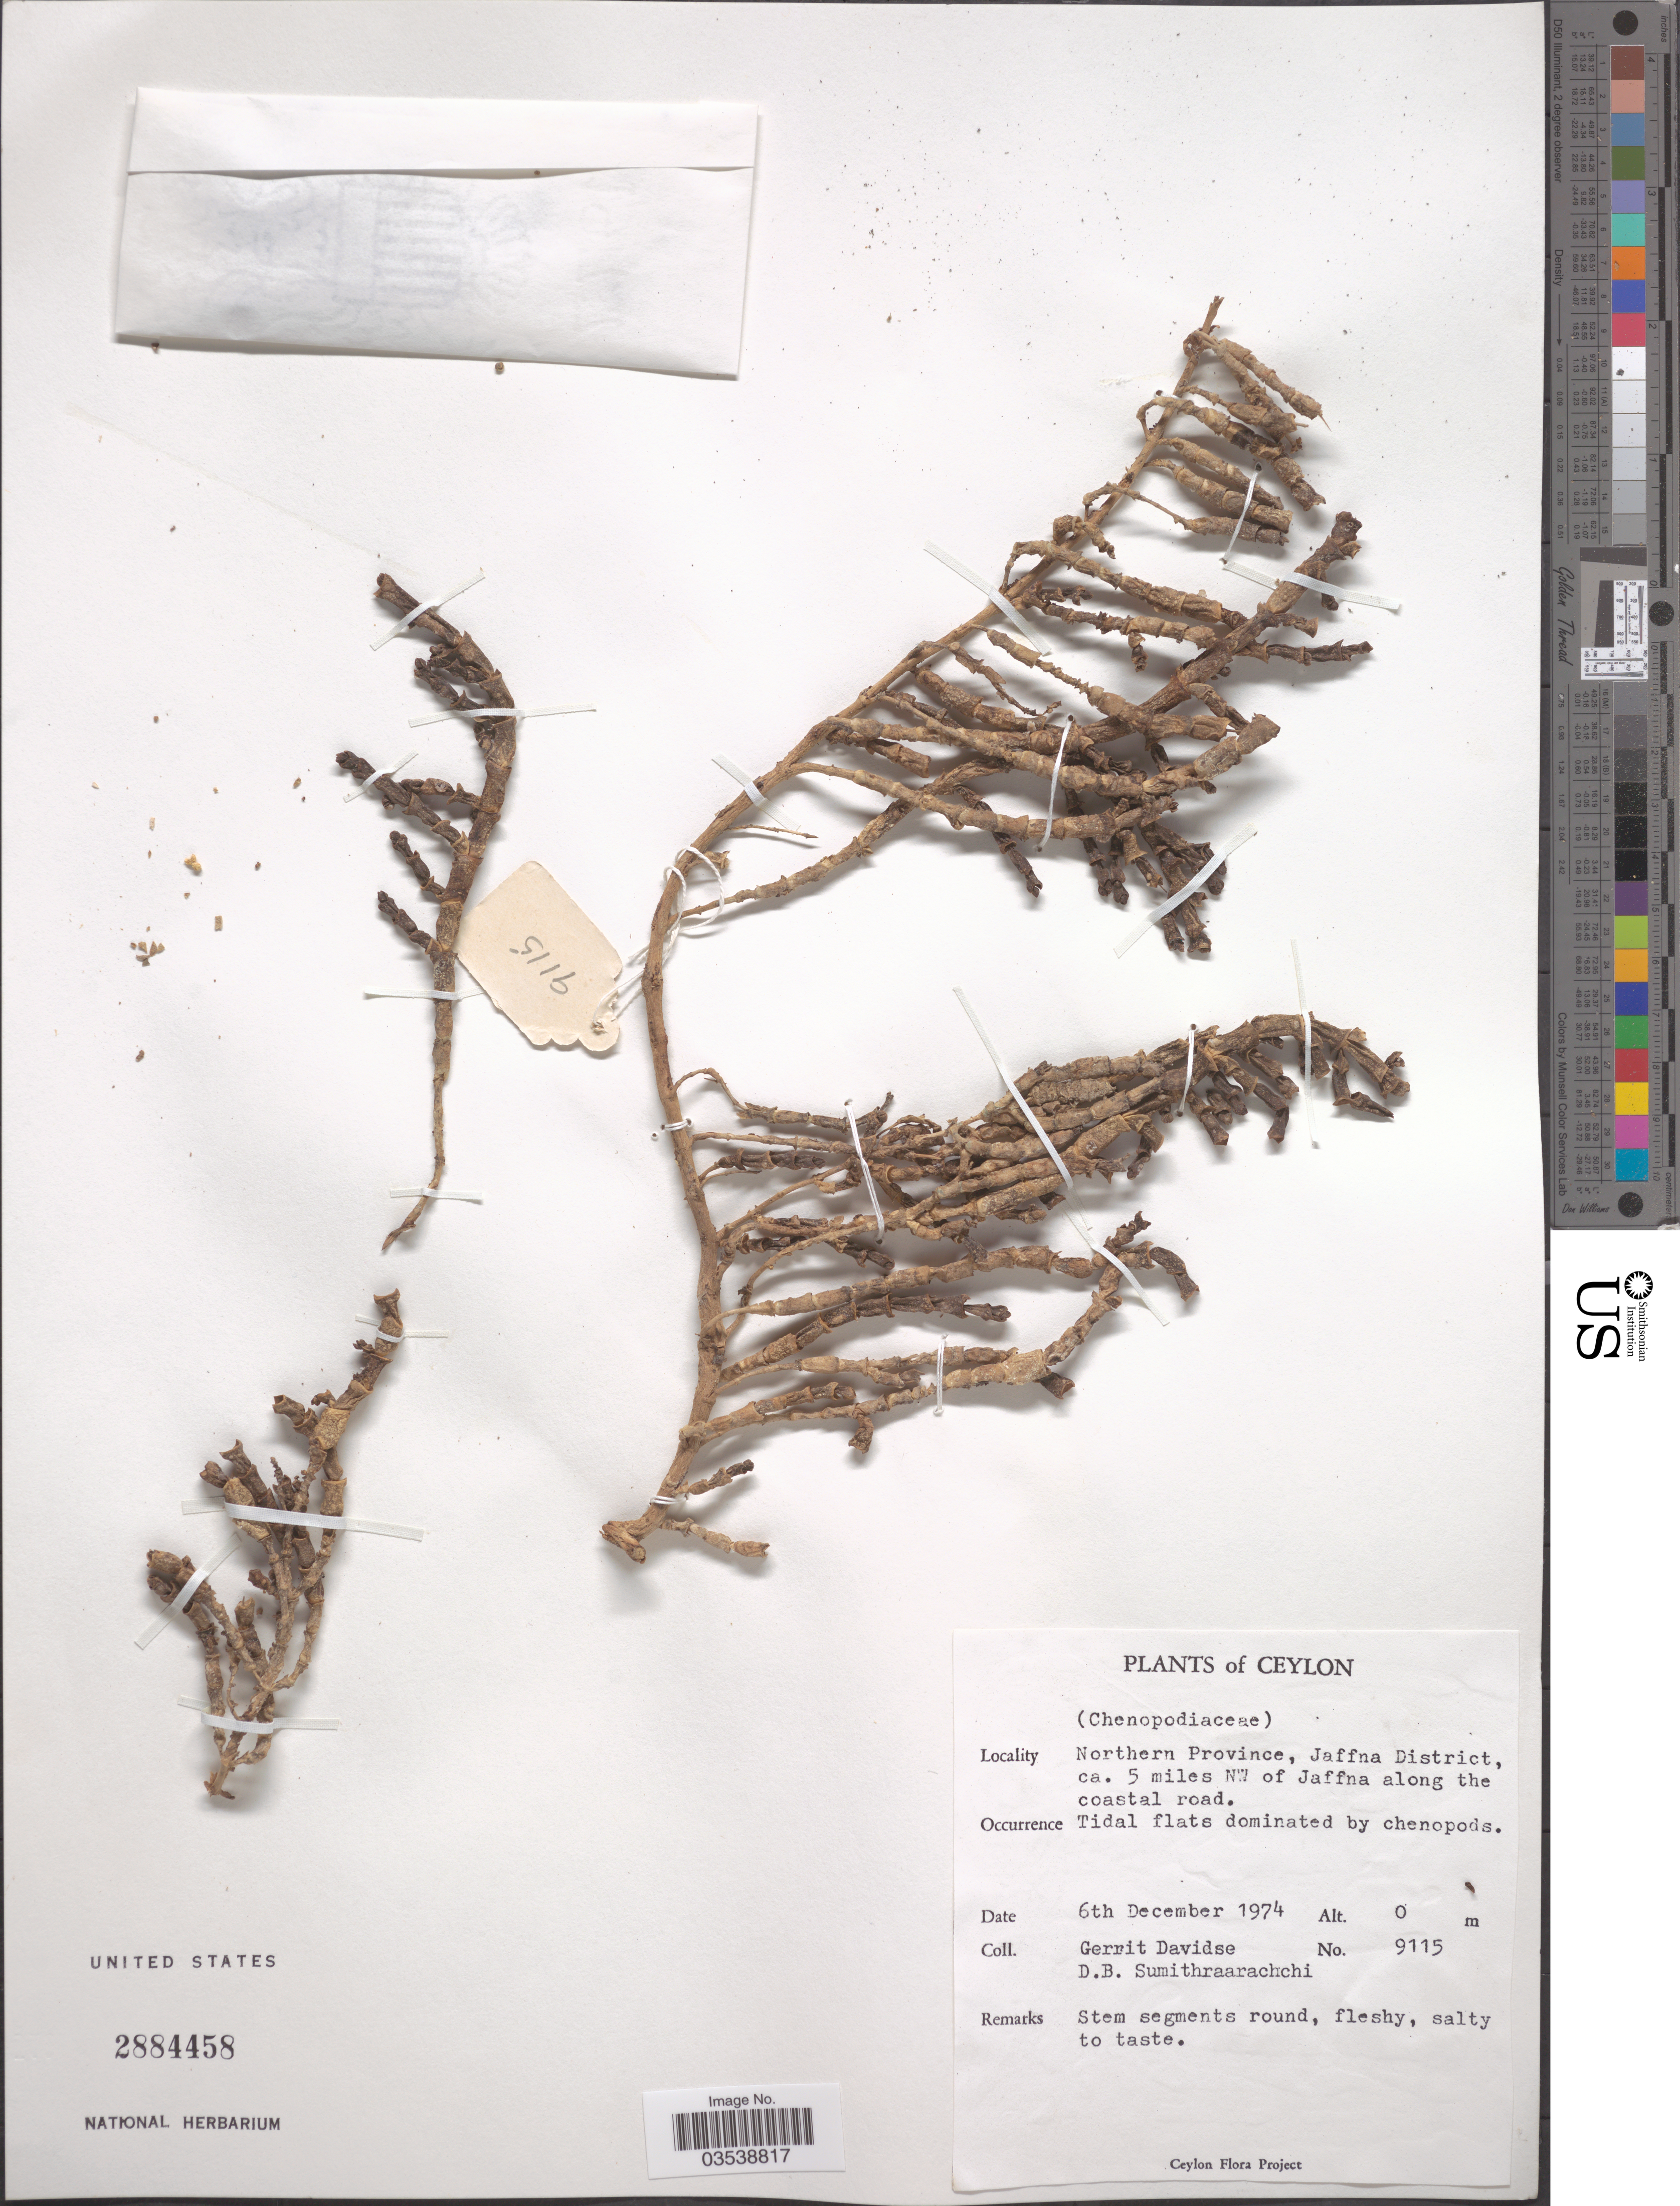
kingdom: Plantae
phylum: Tracheophyta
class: Magnoliopsida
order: Caryophyllales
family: Amaranthaceae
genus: Tecticornia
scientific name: Tecticornia indica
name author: (Willd.) K.A. Sheph. & Paul G. Wilson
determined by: Strong, Mark T., (BOT), Smithsonian Institution - National Museum of Natural History (UNITED STATES)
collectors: G. Davidse & D. B. Sumithraarachchi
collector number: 9115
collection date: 1974-12-06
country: Sri Lanka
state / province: Northern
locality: Ceylon. Jaffna District, ca. 5 miles NW of Jaffna along the coastal road.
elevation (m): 0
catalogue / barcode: US 2884458